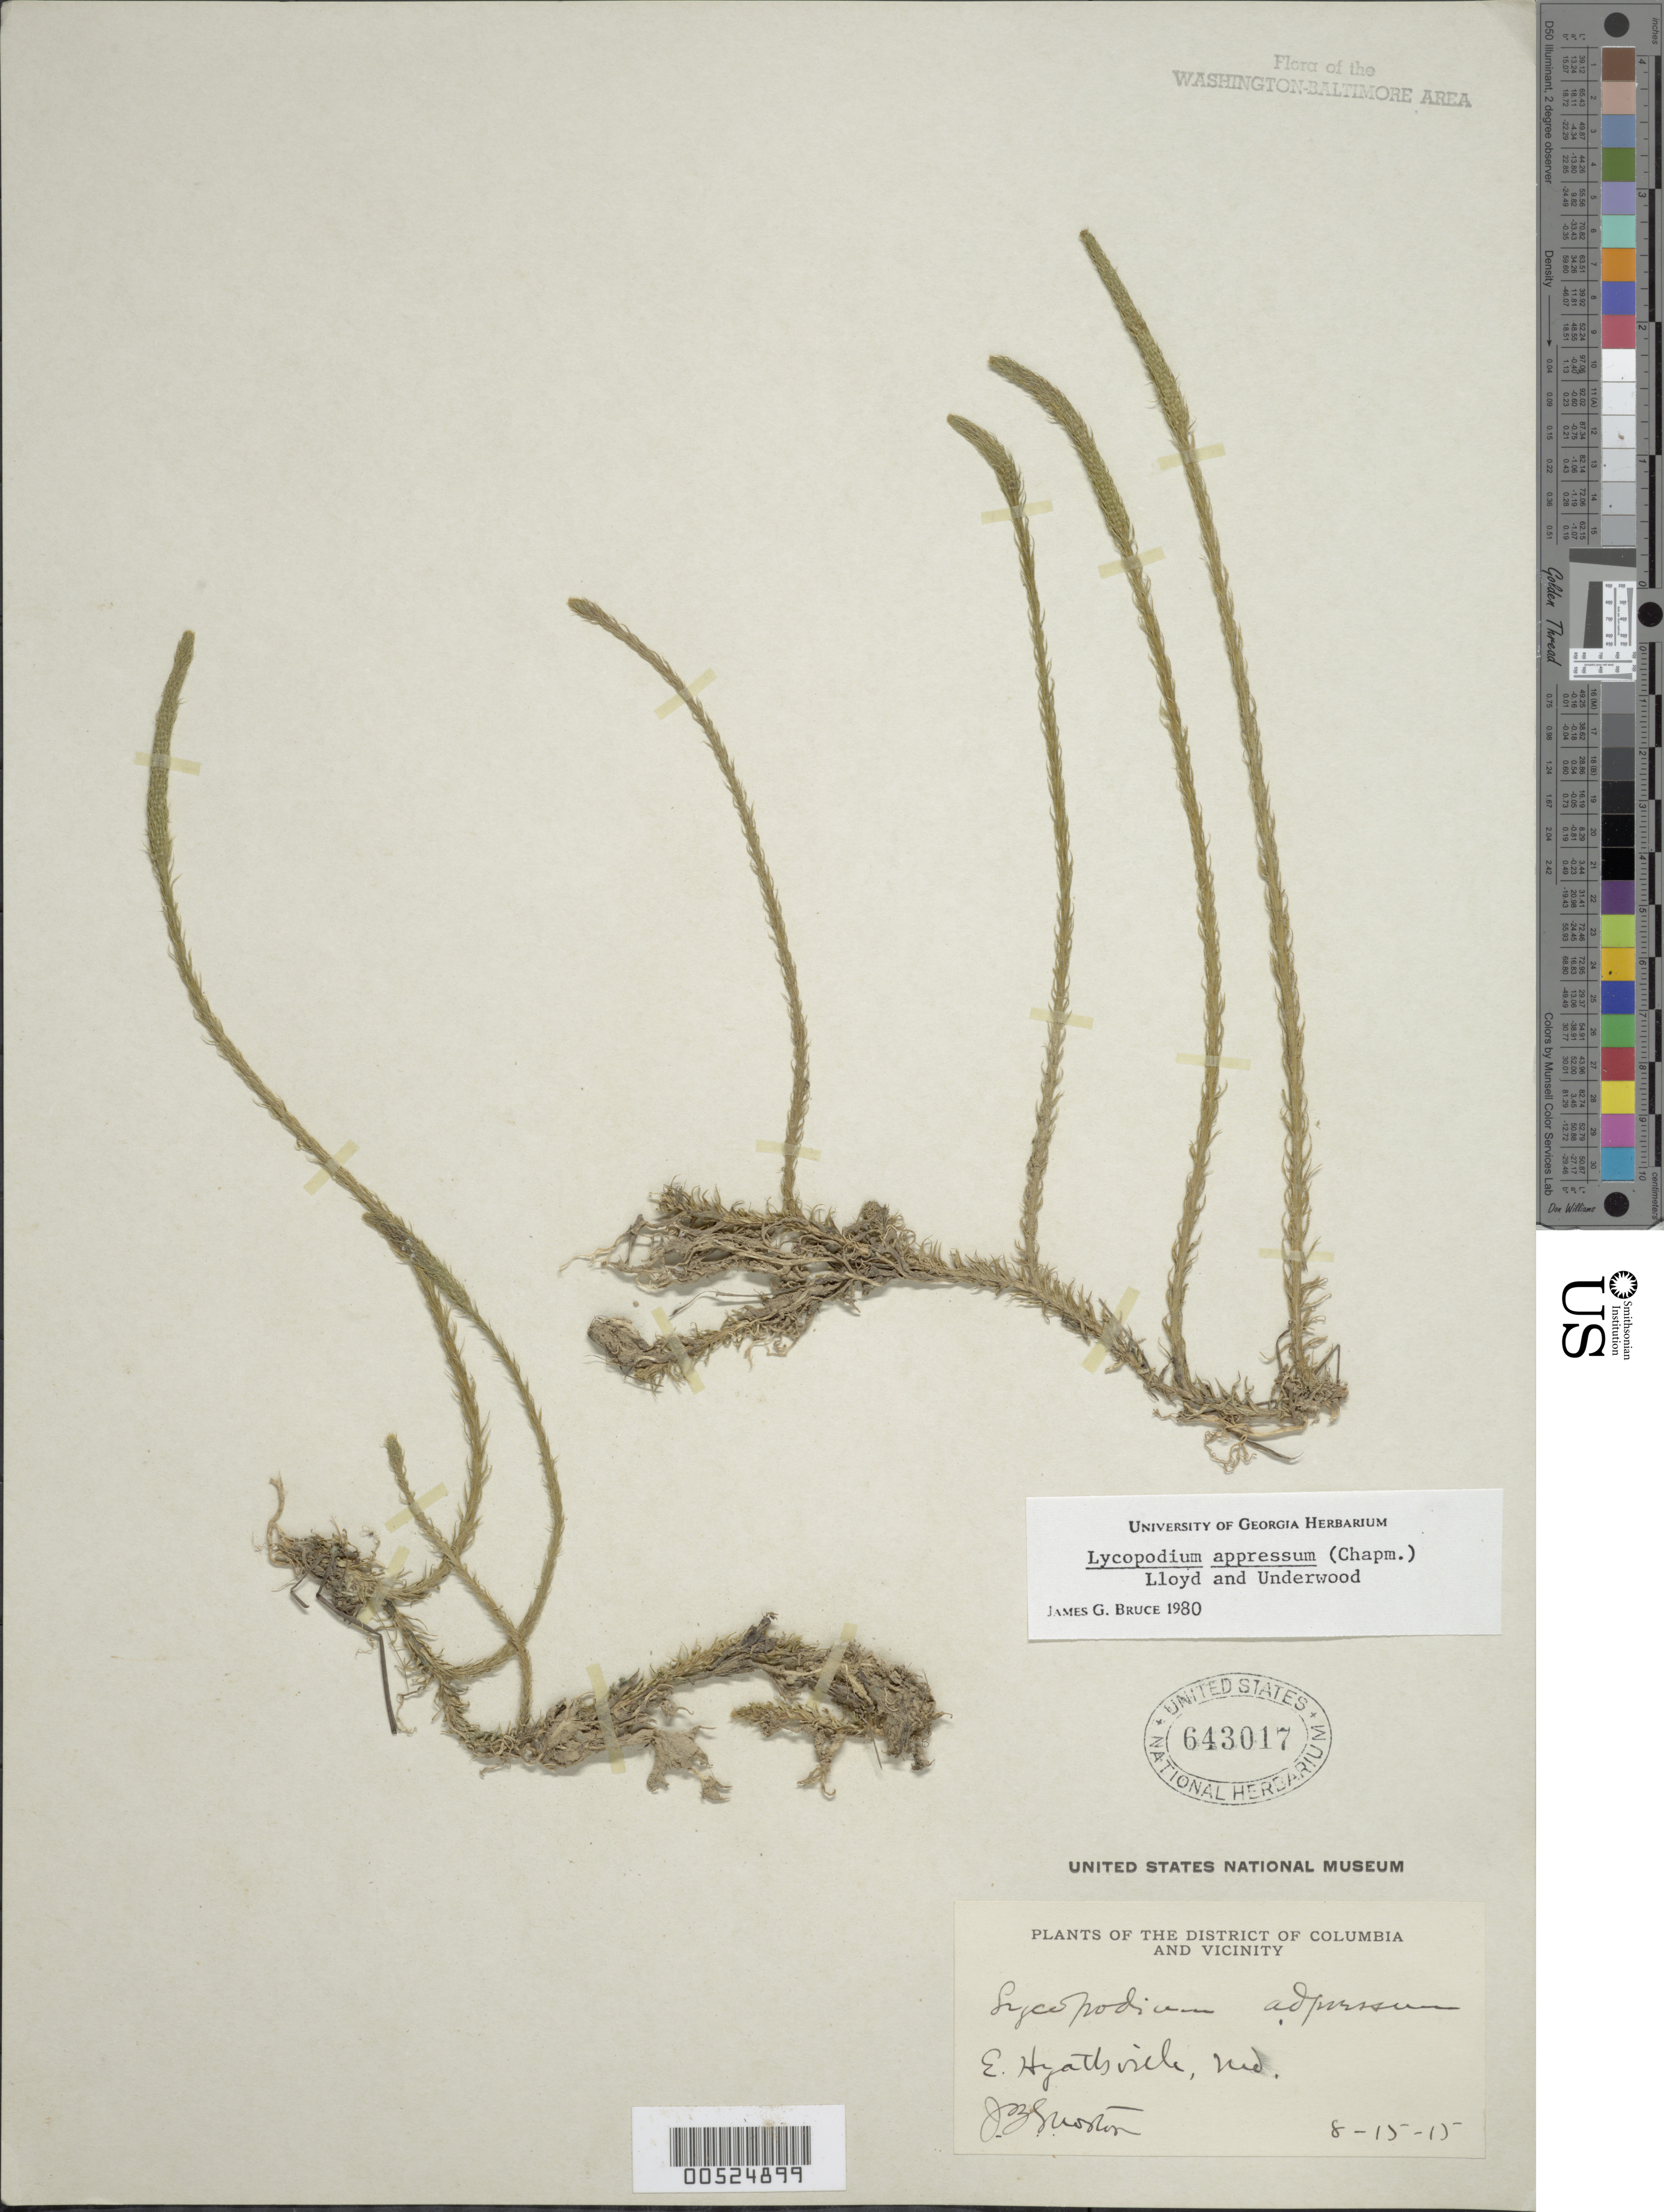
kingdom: Plantae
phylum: Tracheophyta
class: Lycopodiopsida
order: Lycopodiales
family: Lycopodiaceae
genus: Lycopodiella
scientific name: Lycopodiella appressa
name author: (Chapm.) Cranfill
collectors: J. B. Morton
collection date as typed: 15 Aug 1915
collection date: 1915-08-15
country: United States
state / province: Maryland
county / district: Prince George's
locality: Hyattsville, E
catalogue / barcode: US 643017